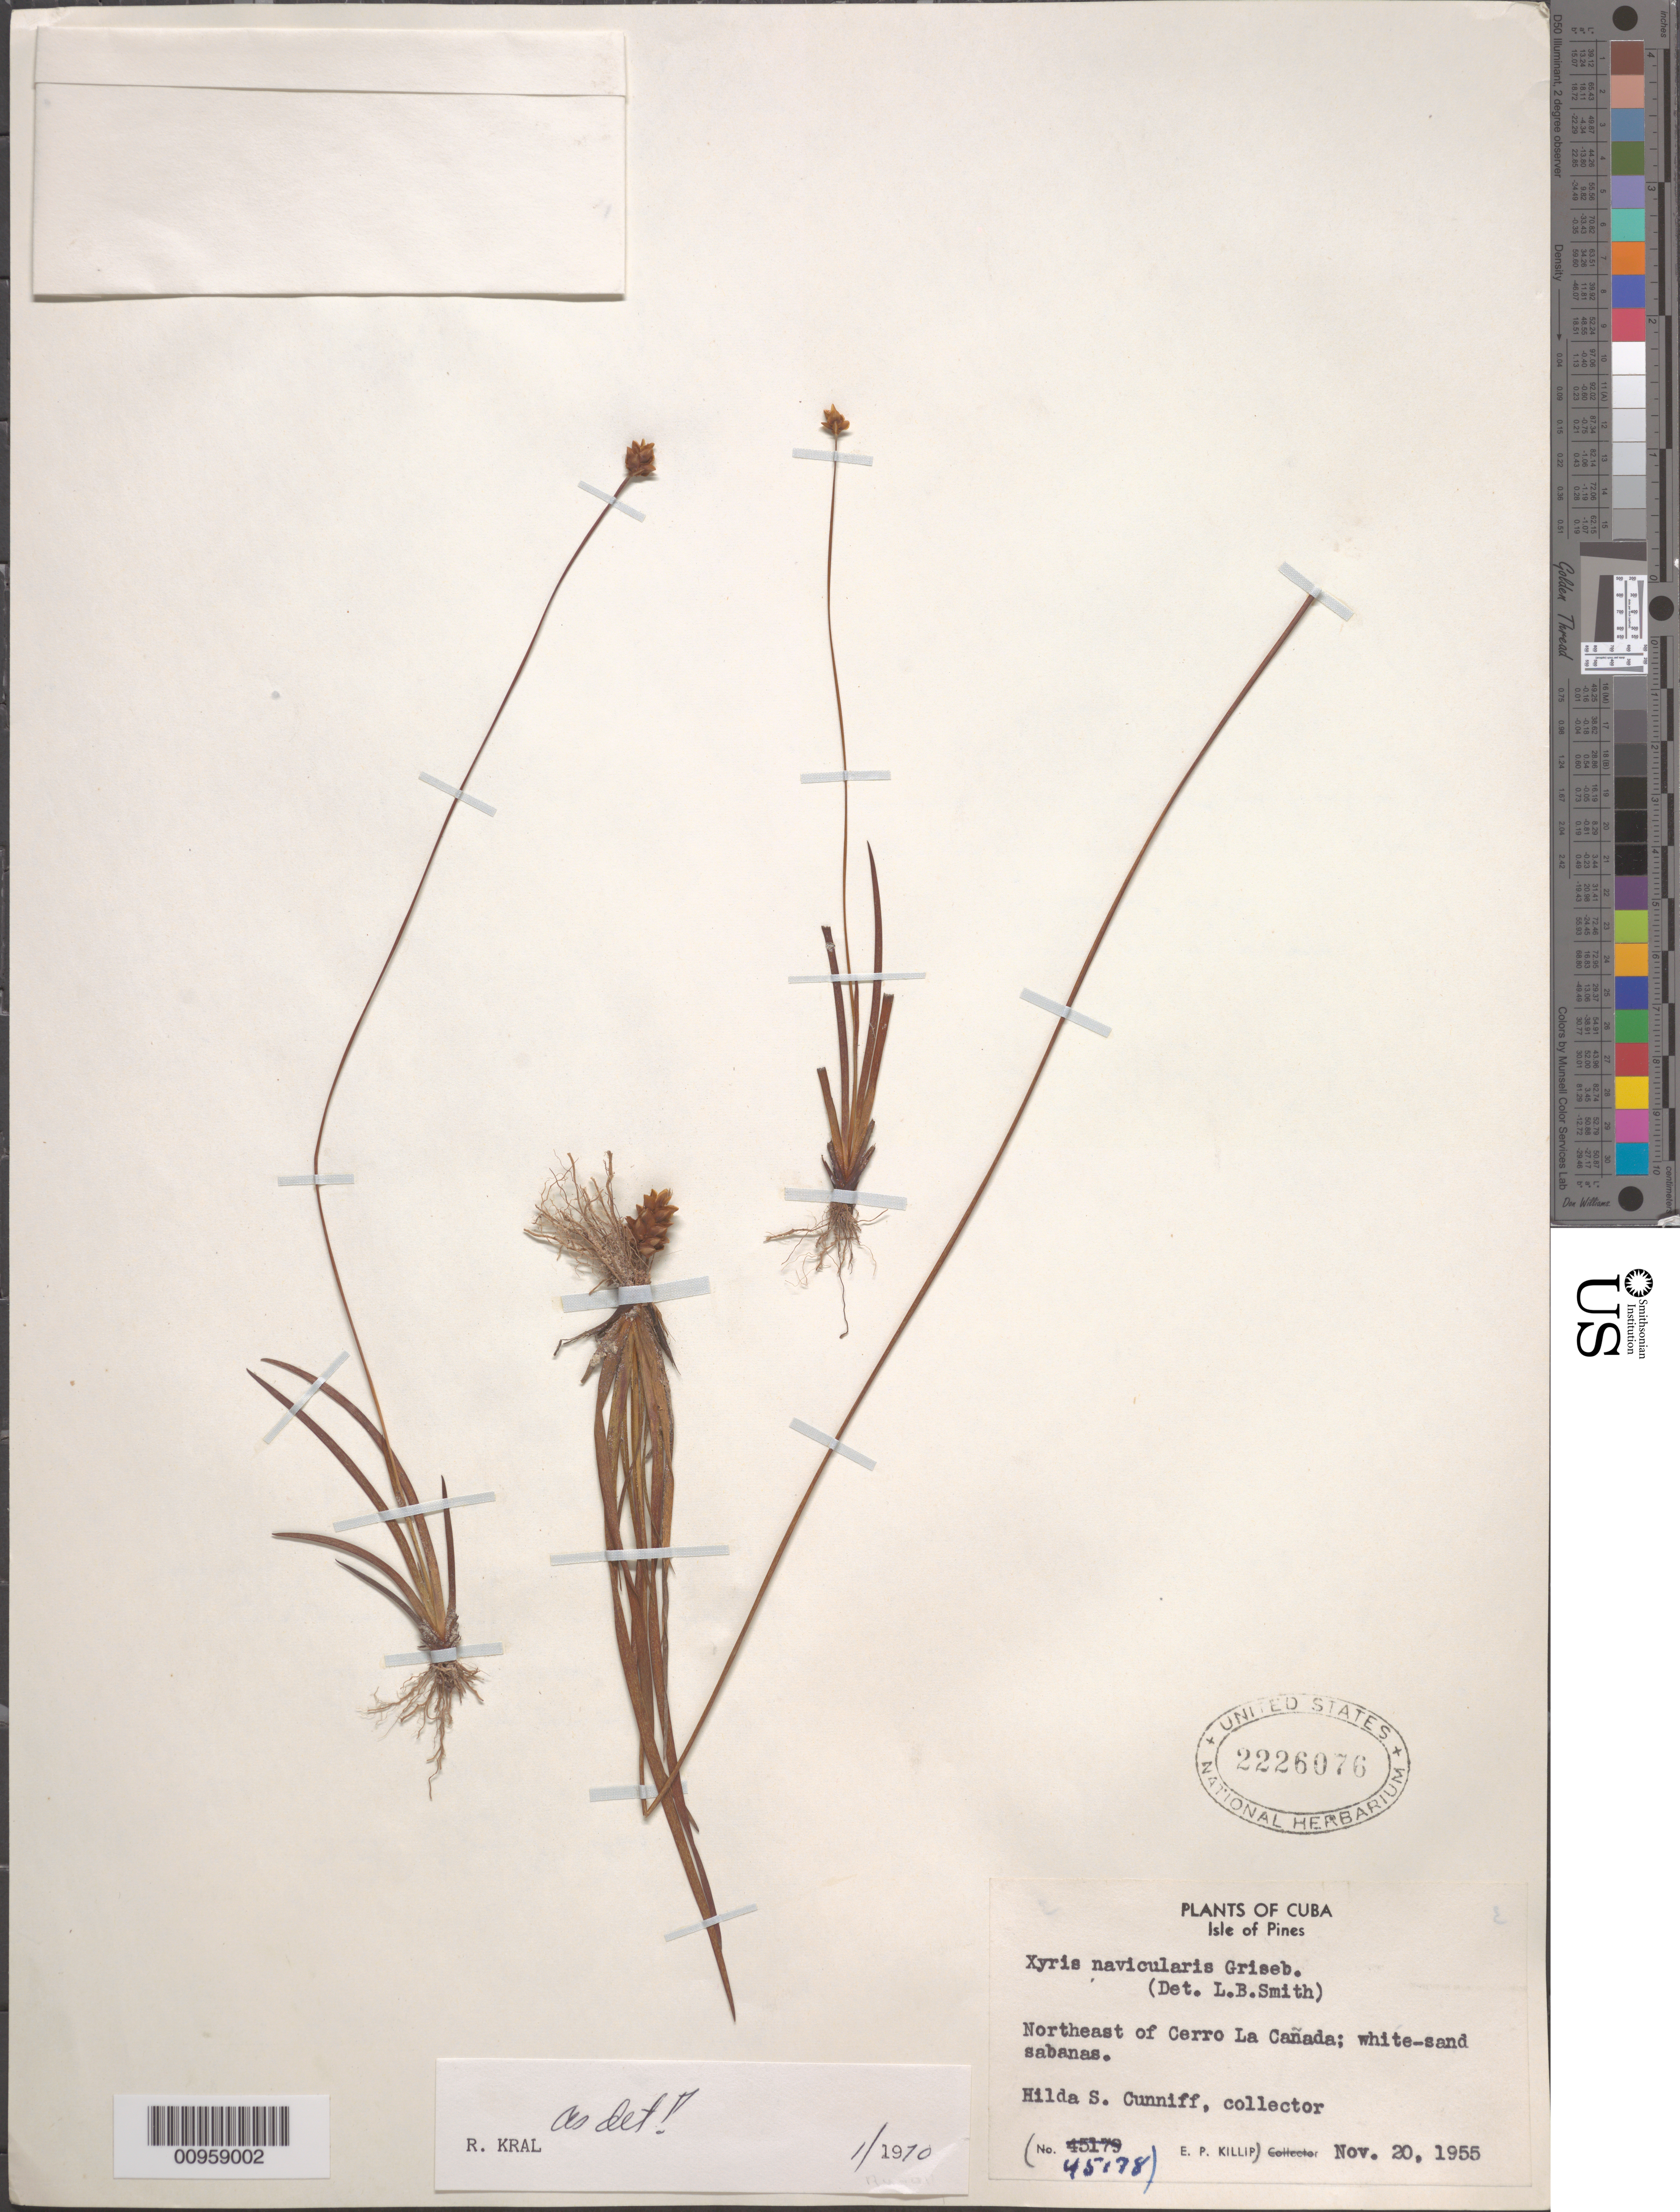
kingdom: Plantae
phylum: Tracheophyta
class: Liliopsida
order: Poales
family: Xyridaceae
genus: Xyris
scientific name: Xyris navicularis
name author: Griseb.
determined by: Kral, Robert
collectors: H. Cunniff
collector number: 45178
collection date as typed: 20 Nov 1955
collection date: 1955-11-20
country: Cuba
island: Isla de la Juventud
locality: Northeast of Cerro La Cañada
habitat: White-sand sabanas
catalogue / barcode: US 2226076